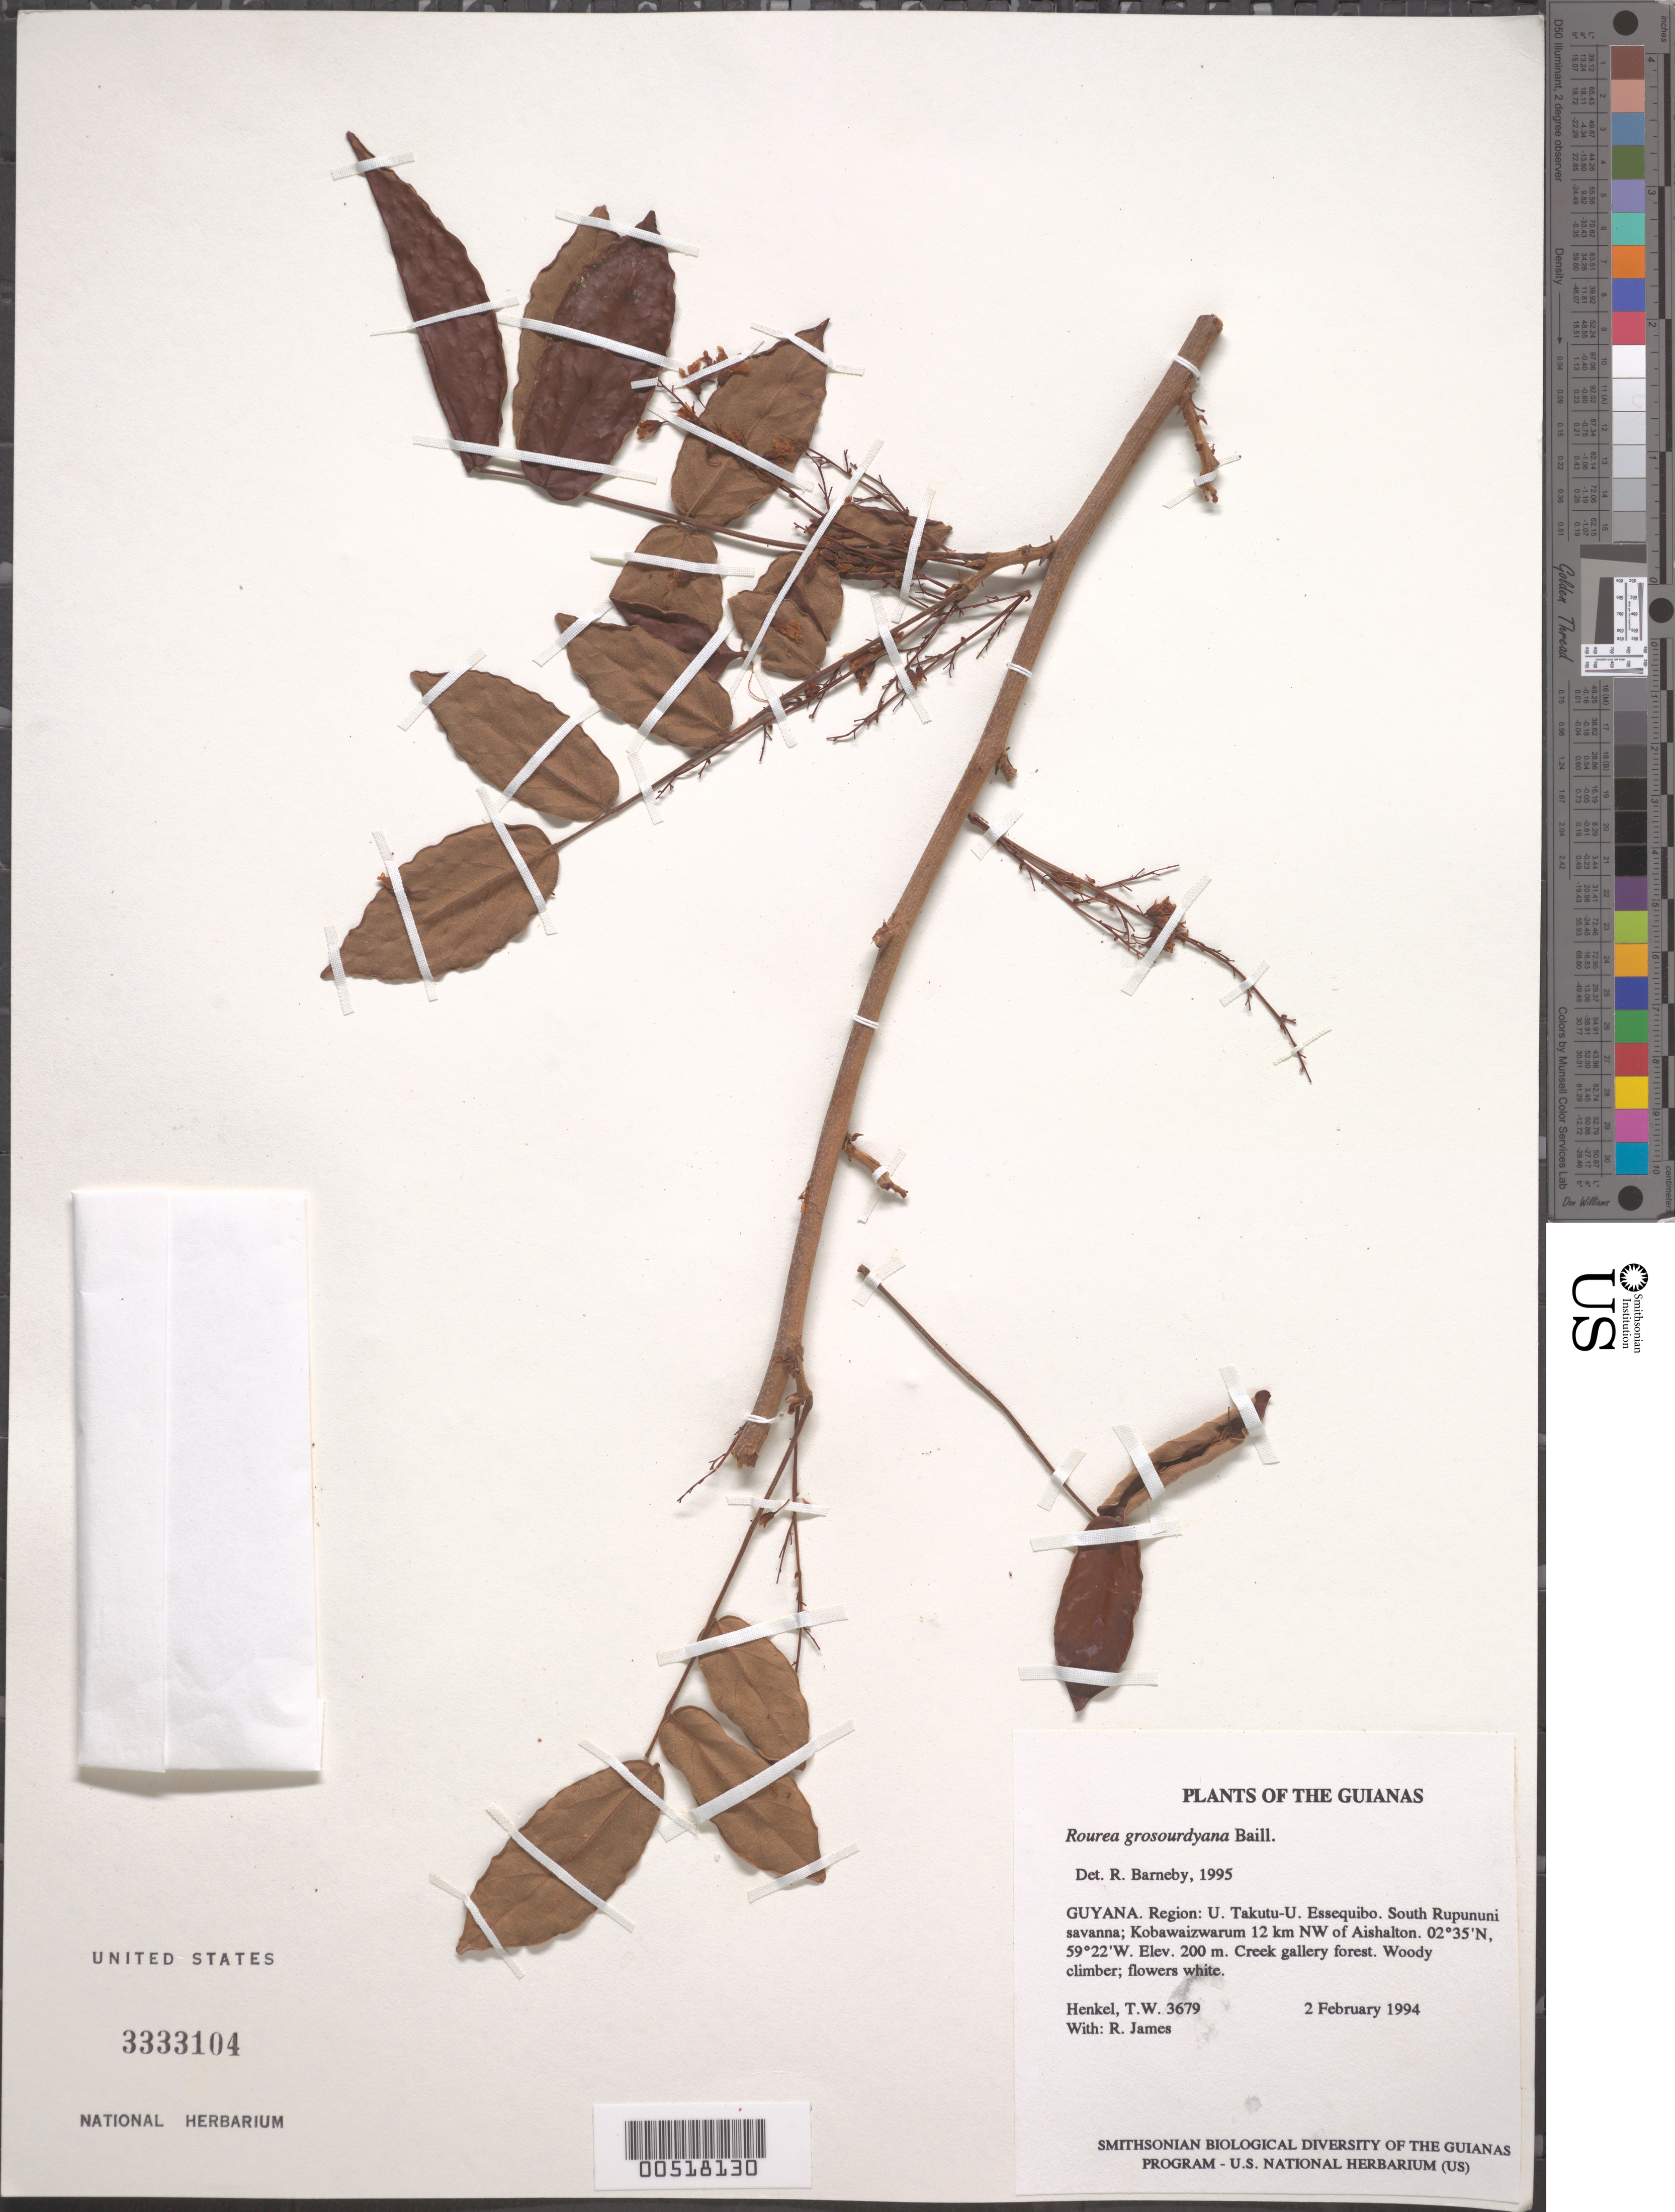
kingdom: Plantae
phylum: Tracheophyta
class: Magnoliopsida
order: Oxalidales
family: Connaraceae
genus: Rourea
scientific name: Rourea grosourdyana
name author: Baill.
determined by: Barneby, Rupert C., (NY)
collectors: T. Henkel & R. James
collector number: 3679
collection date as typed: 2 February 1994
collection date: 1994-02-02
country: Guyana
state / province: U. Takutu-U. Essequibo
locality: South Rupununi savanna; Kobawaizwarum 12 km NW of Aishalton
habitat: Creek gallery forest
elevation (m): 200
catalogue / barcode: US 3333104